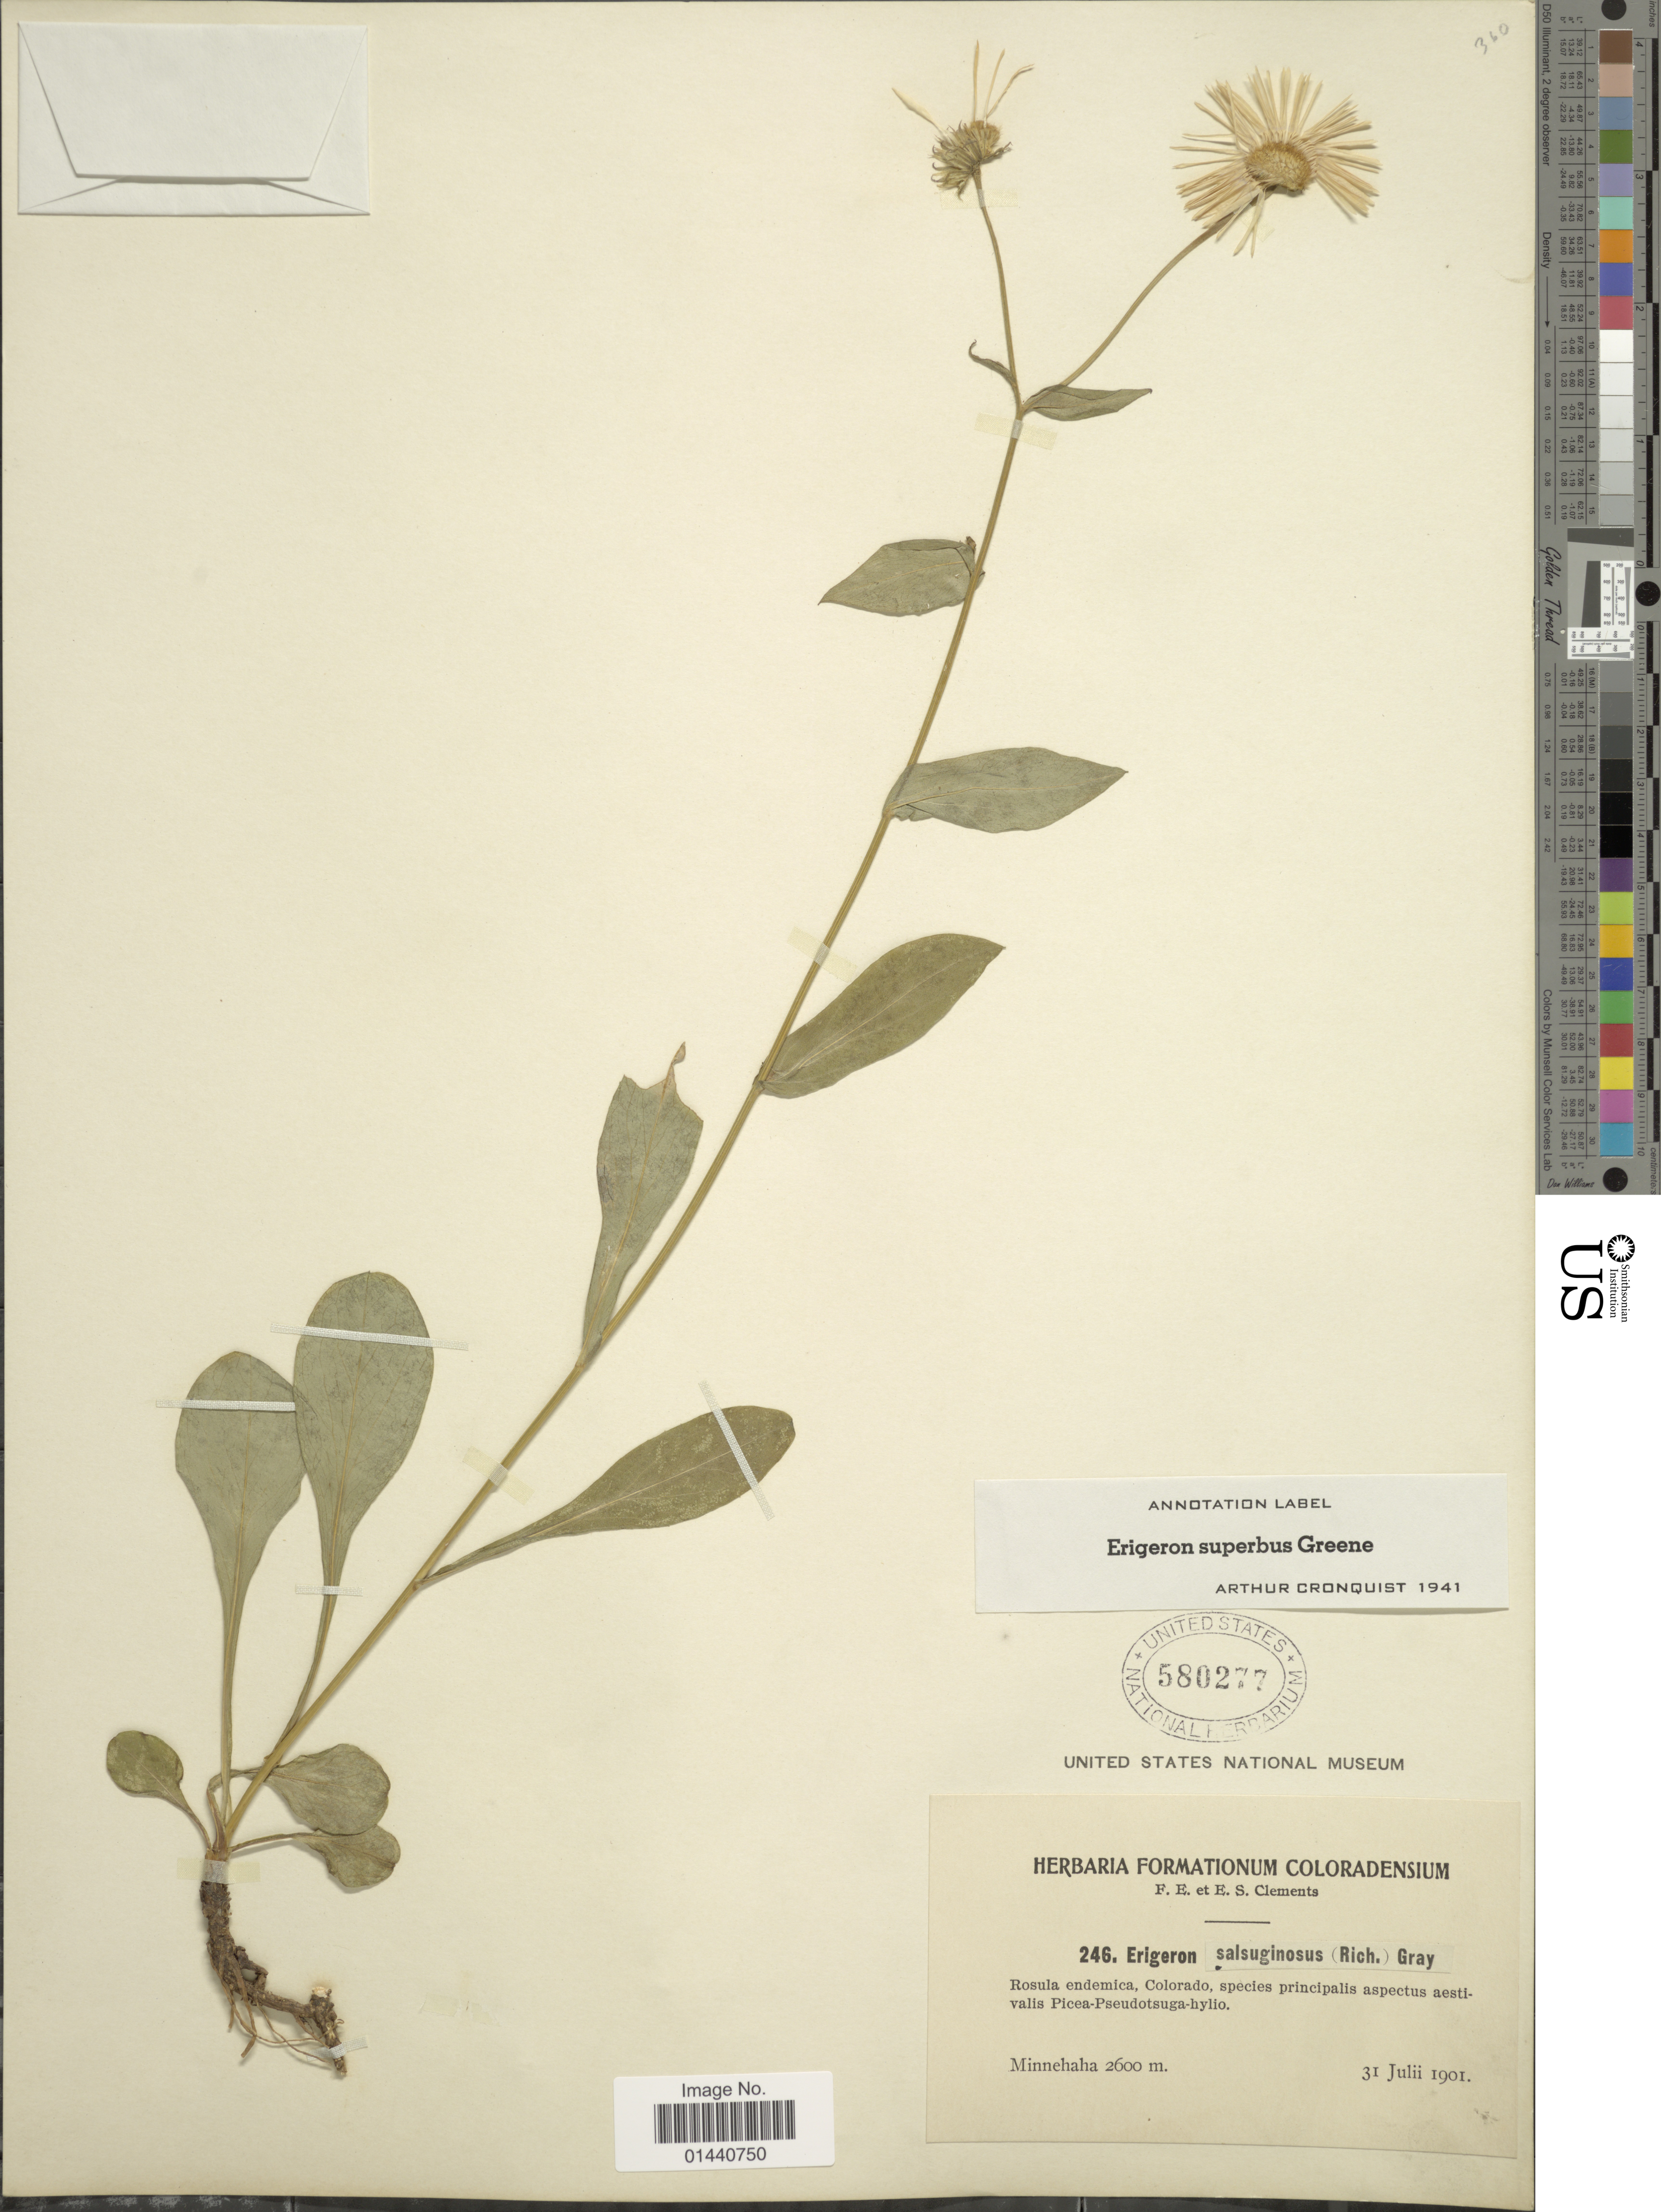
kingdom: Plantae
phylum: Tracheophyta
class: Magnoliopsida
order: Asterales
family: Asteraceae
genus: Erigeron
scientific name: Erigeron superbus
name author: Greene ex Rydb.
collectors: F. E. Clements & E. S. Clements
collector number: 246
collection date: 1901-07-31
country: United States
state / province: Colorado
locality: Minnehaha.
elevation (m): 2600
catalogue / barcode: US 580277